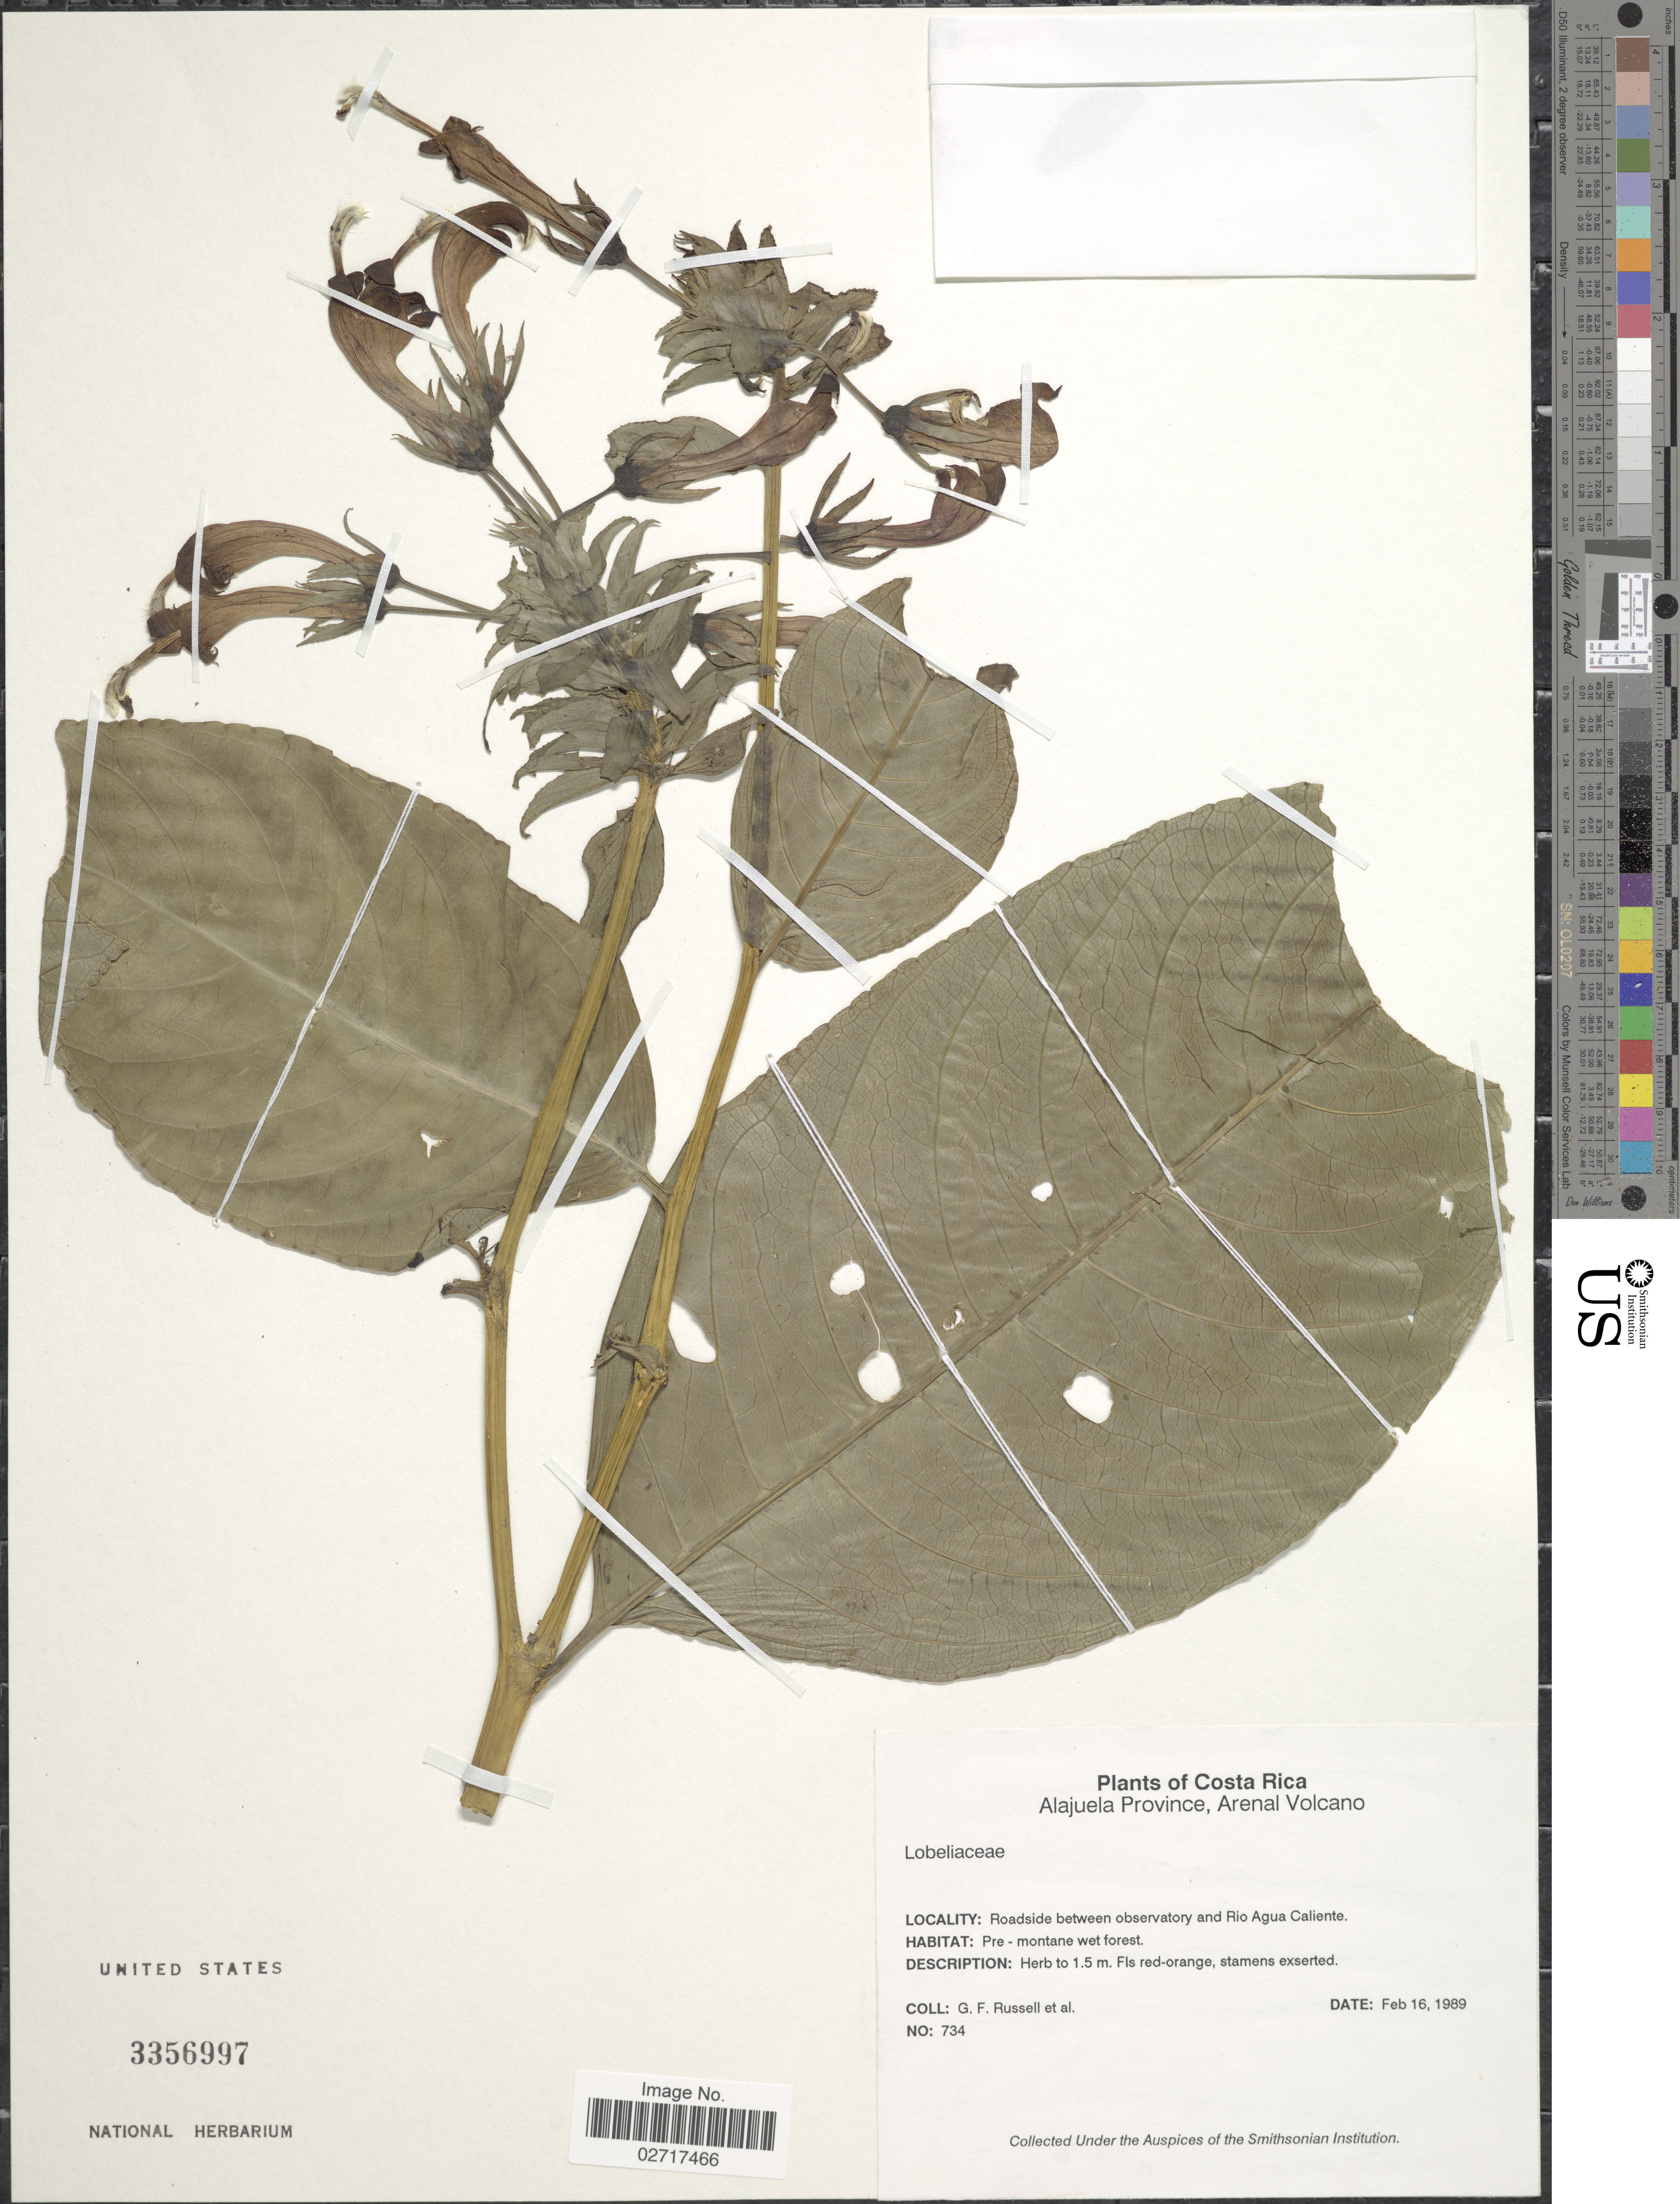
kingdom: Plantae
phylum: Tracheophyta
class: Magnoliopsida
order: Asterales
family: Campanulaceae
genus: Centropogon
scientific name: Centropogon granulosus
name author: C. Presl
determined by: Lagomarsino, L. P.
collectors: G. Russell & et al.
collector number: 734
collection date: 1989-02-16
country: Costa Rica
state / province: Alajuela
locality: Arenal Volcano. Roadside between observatory and Rio Agua Caliente.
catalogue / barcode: US 3356997